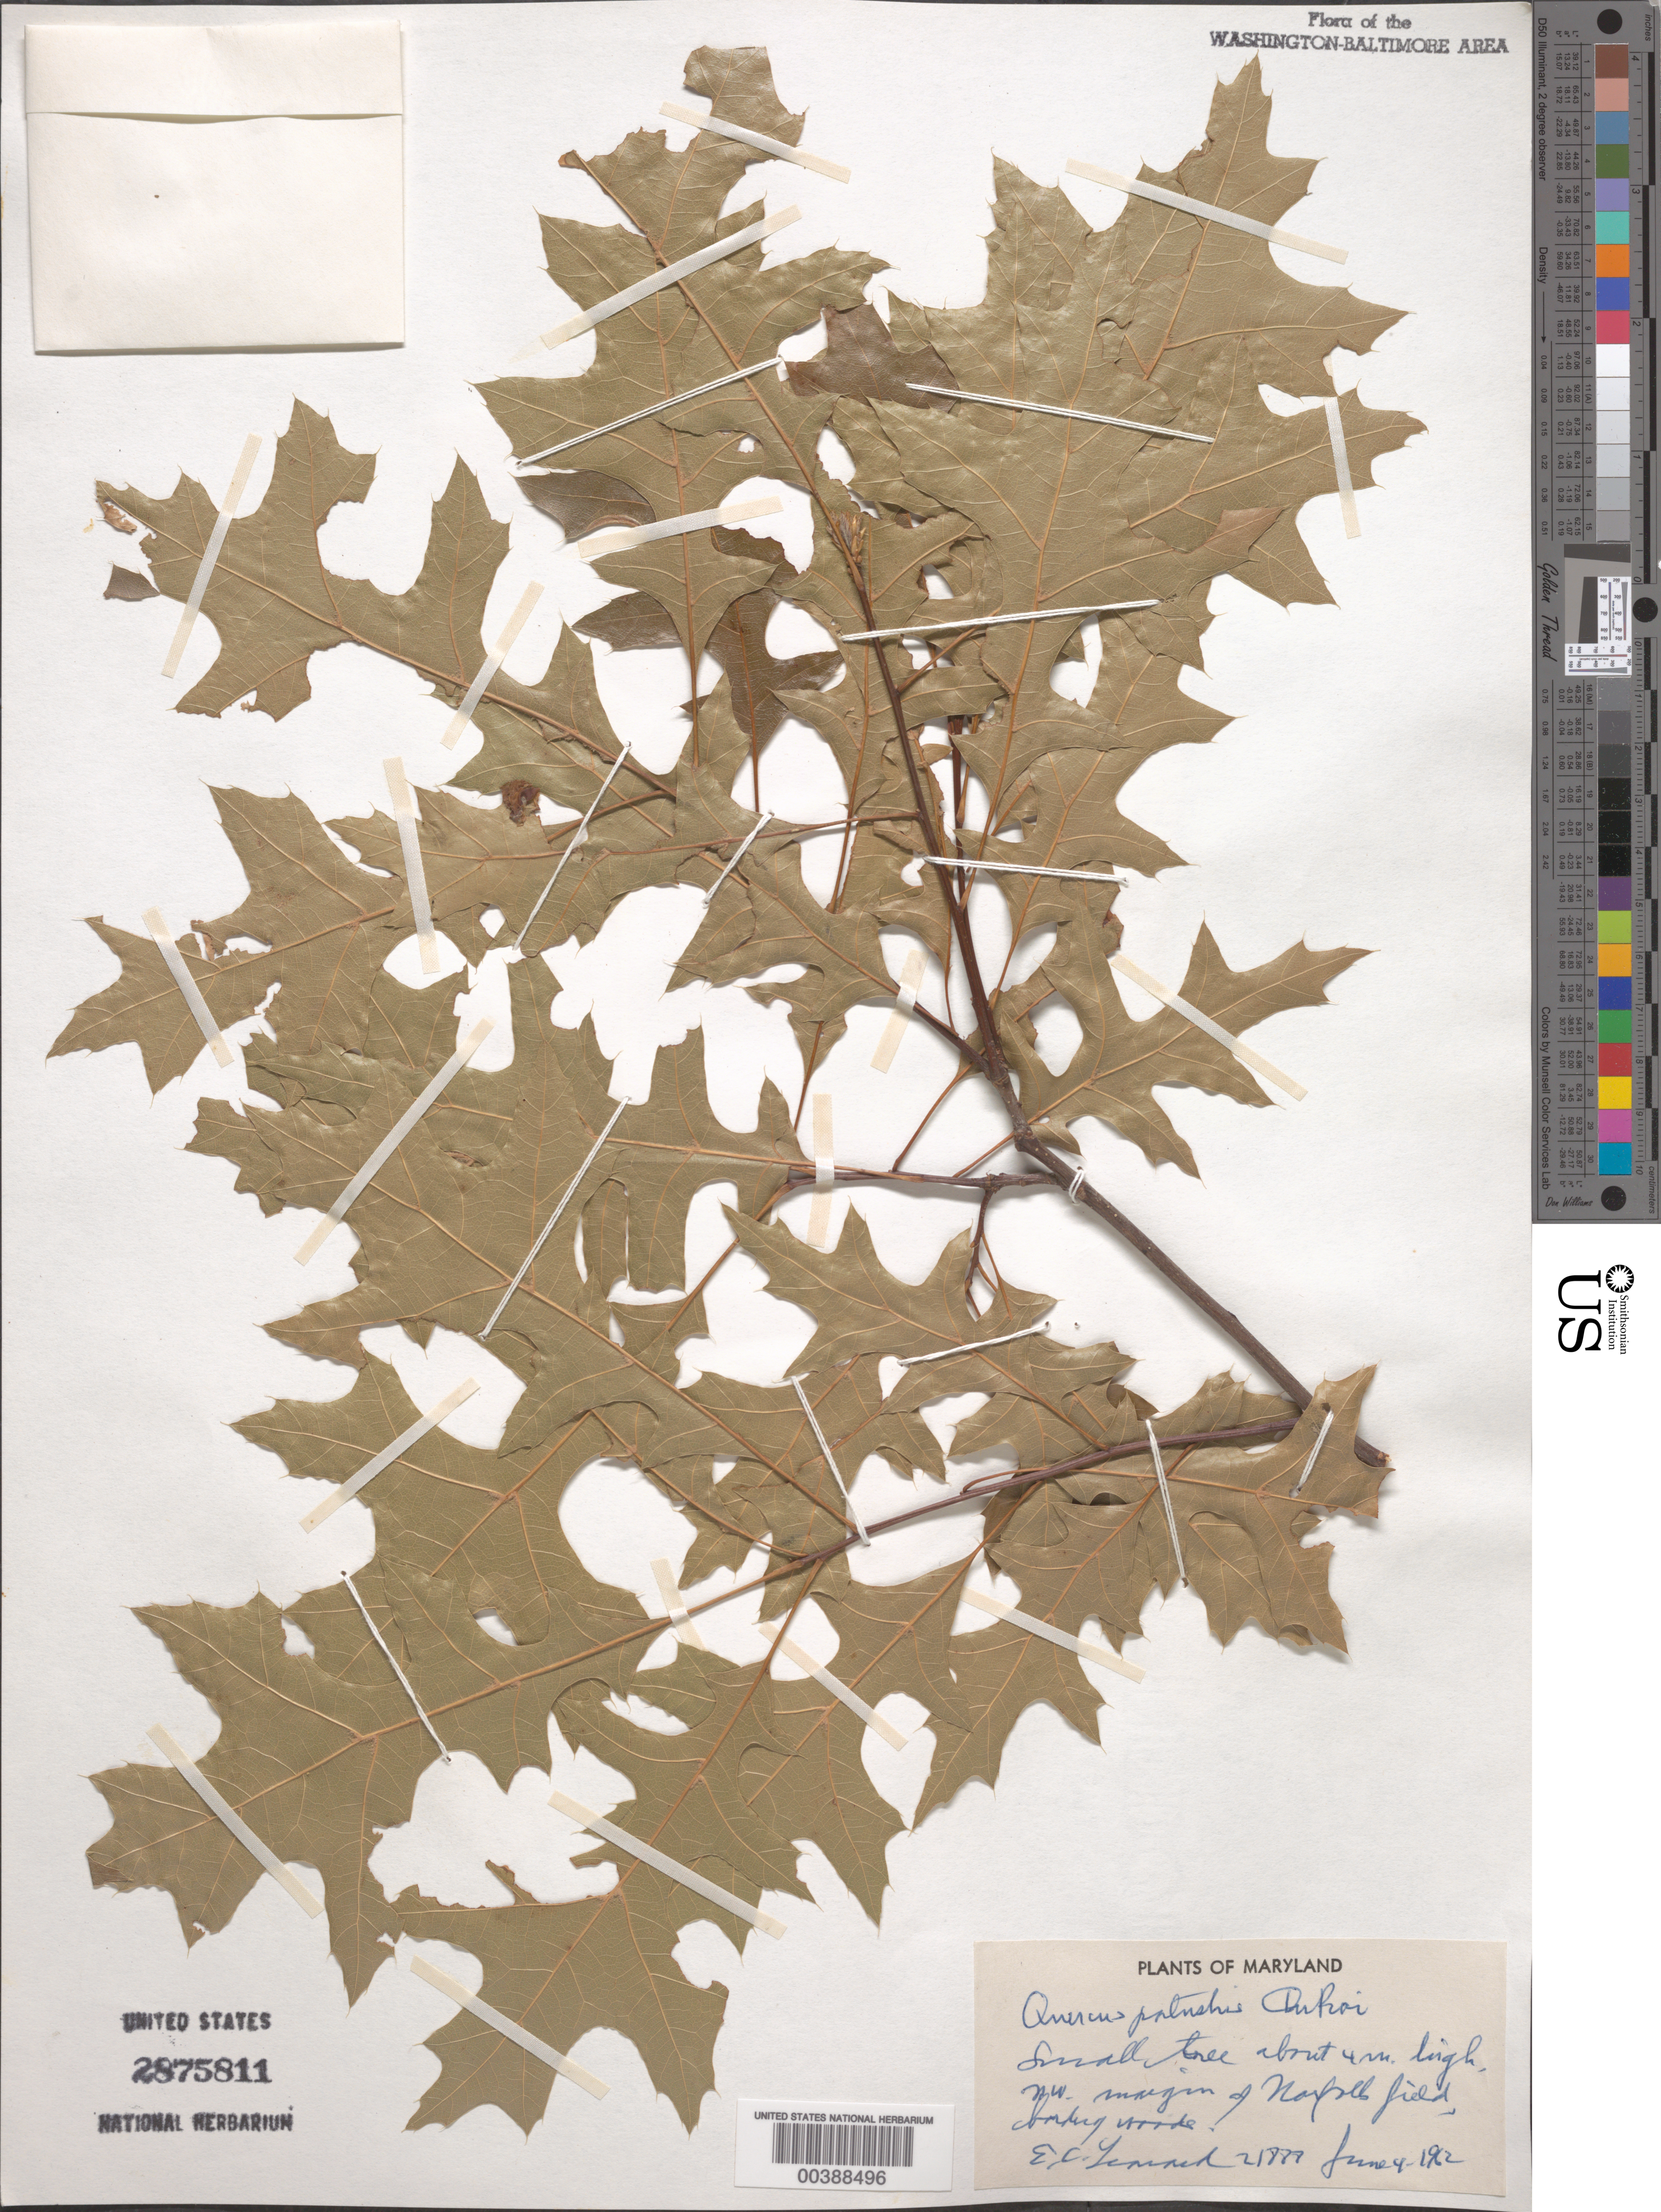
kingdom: Plantae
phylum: Tracheophyta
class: Magnoliopsida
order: Fagales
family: Fagaceae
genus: Quercus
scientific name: Quercus palustris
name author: Münchh.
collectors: E. C. Leonard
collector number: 21888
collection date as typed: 04 Jun 1962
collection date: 1962-06-04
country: United States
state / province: Maryland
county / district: Calvert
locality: East of Paris, Norfolk Farm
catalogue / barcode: US 2875811